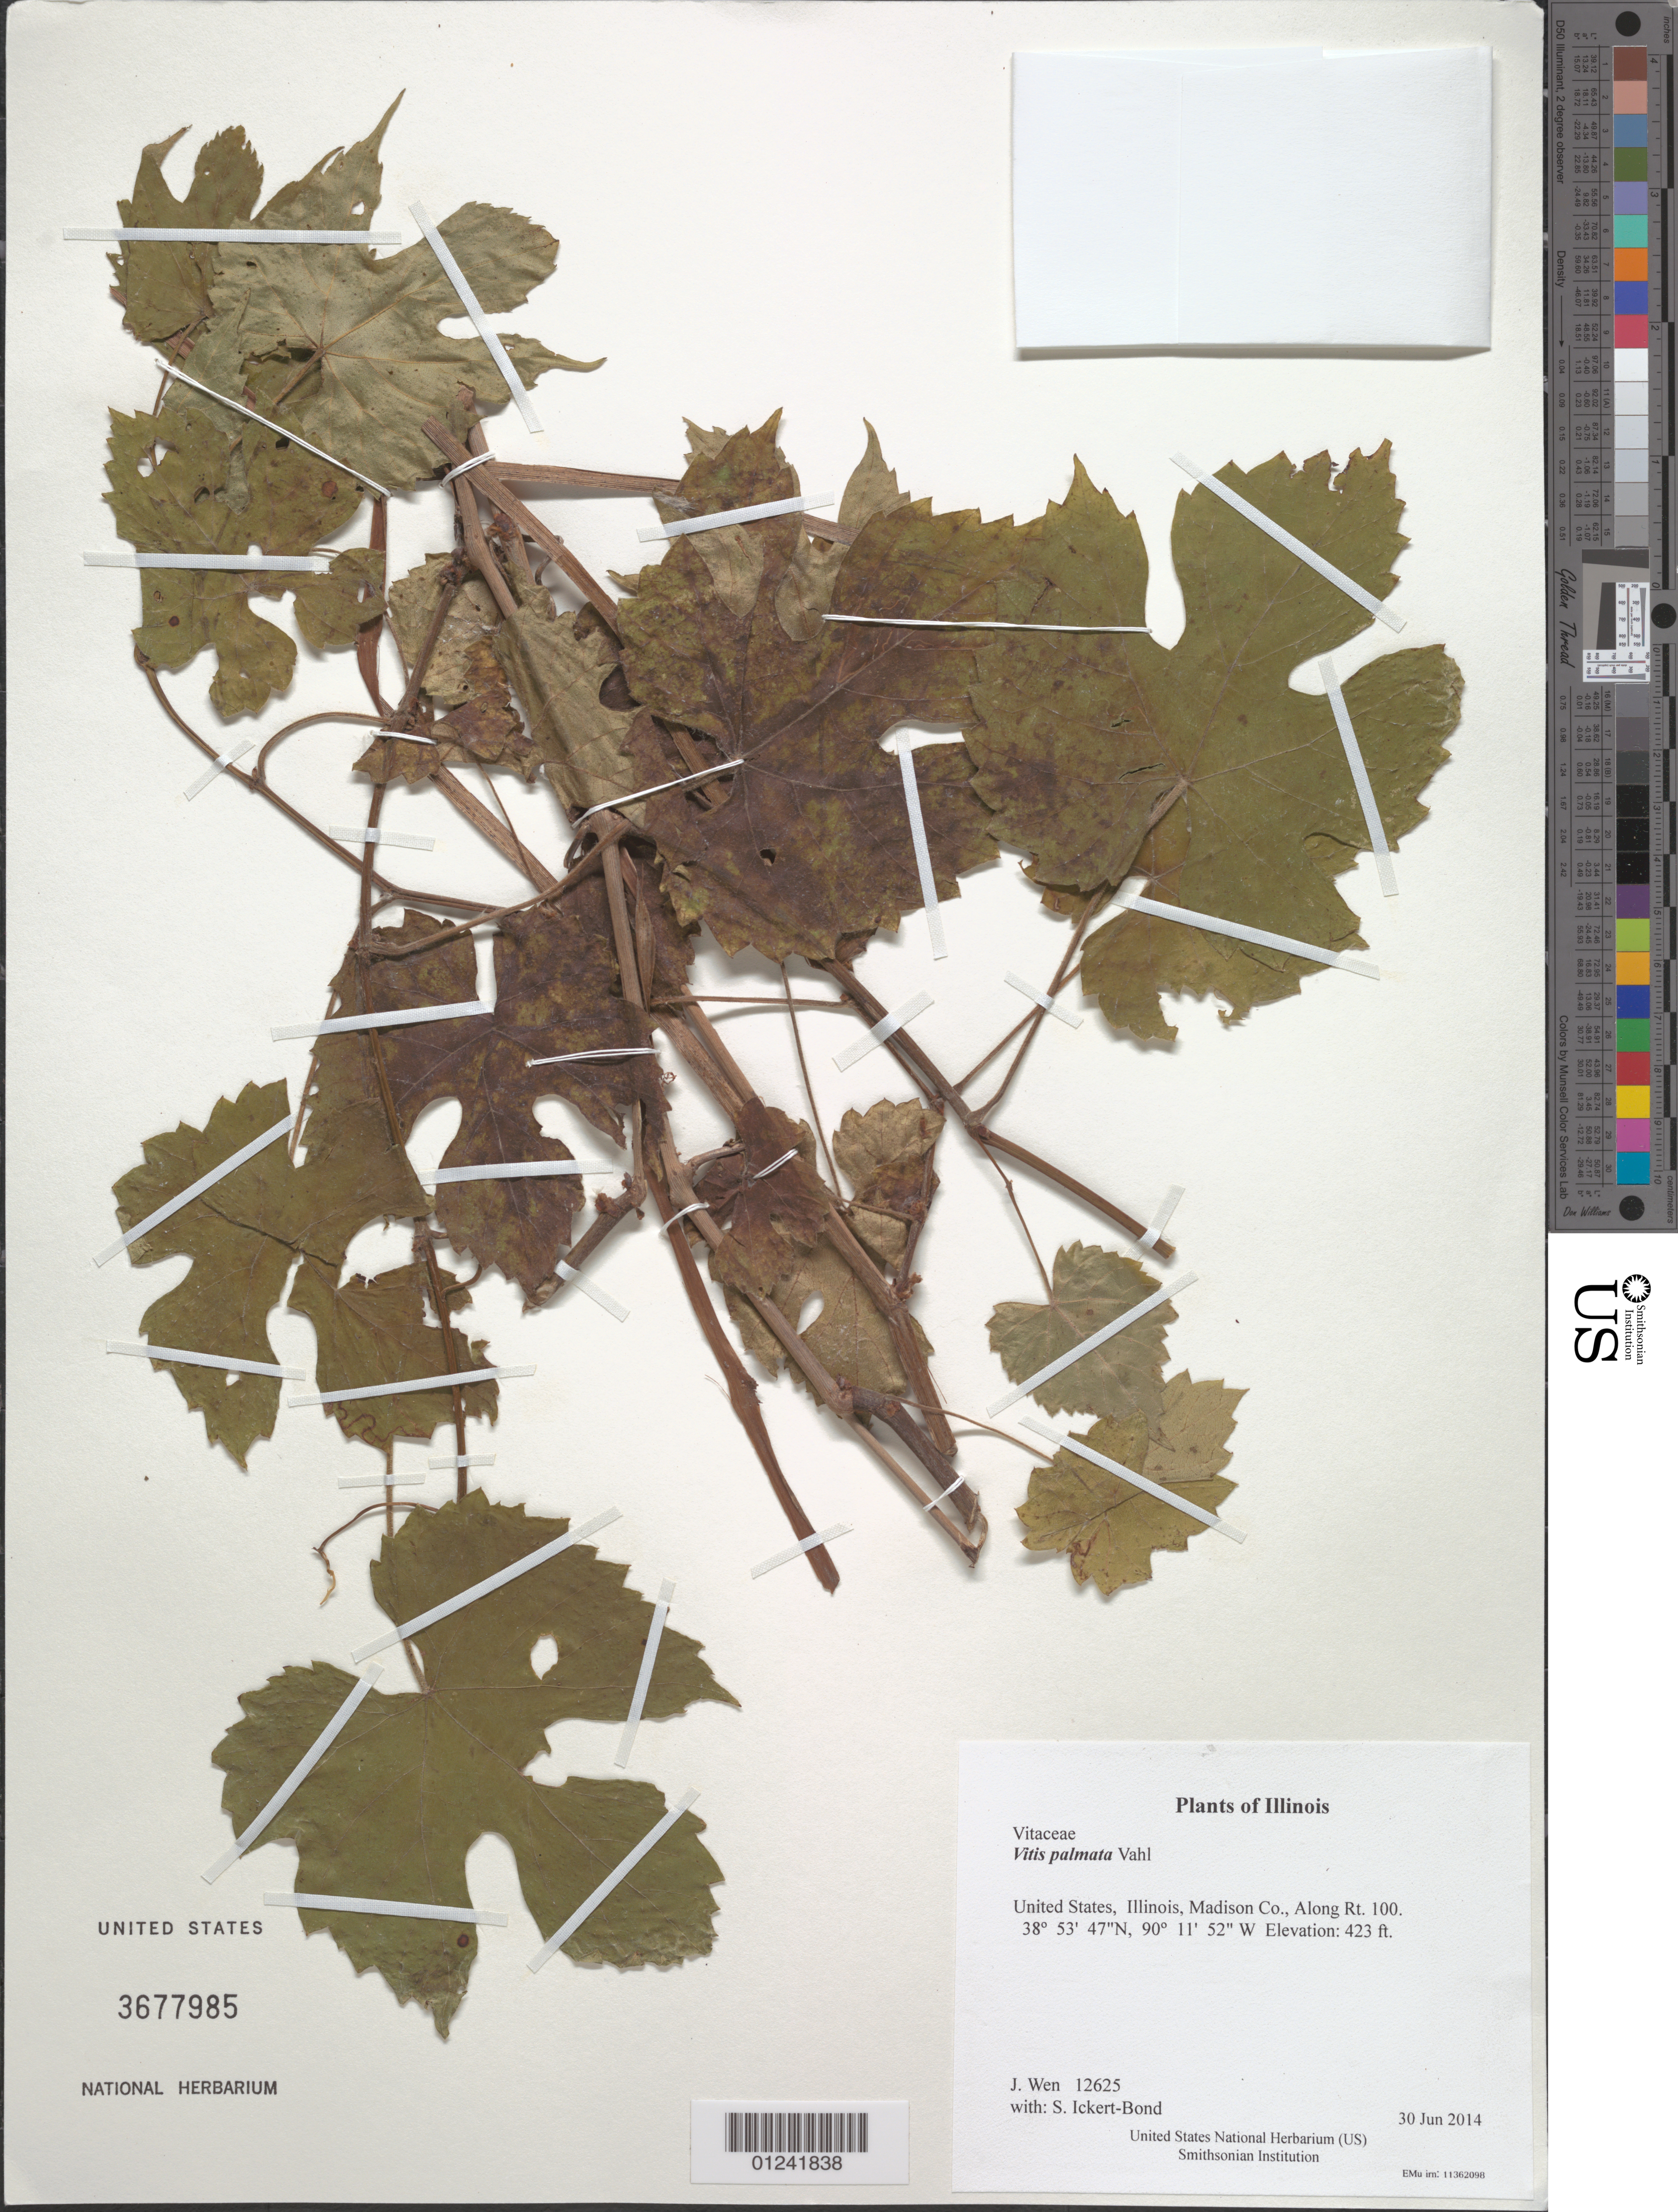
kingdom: Plantae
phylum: Tracheophyta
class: Magnoliopsida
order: Vitales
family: Vitaceae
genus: Vitis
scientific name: Vitis palmata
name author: Vahl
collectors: J. Wen & S. Ickert-Bond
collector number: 12625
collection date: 2014-06-30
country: United States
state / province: Illinois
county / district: Madison Co.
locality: Along Rt. 100.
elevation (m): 129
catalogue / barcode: US 3677985